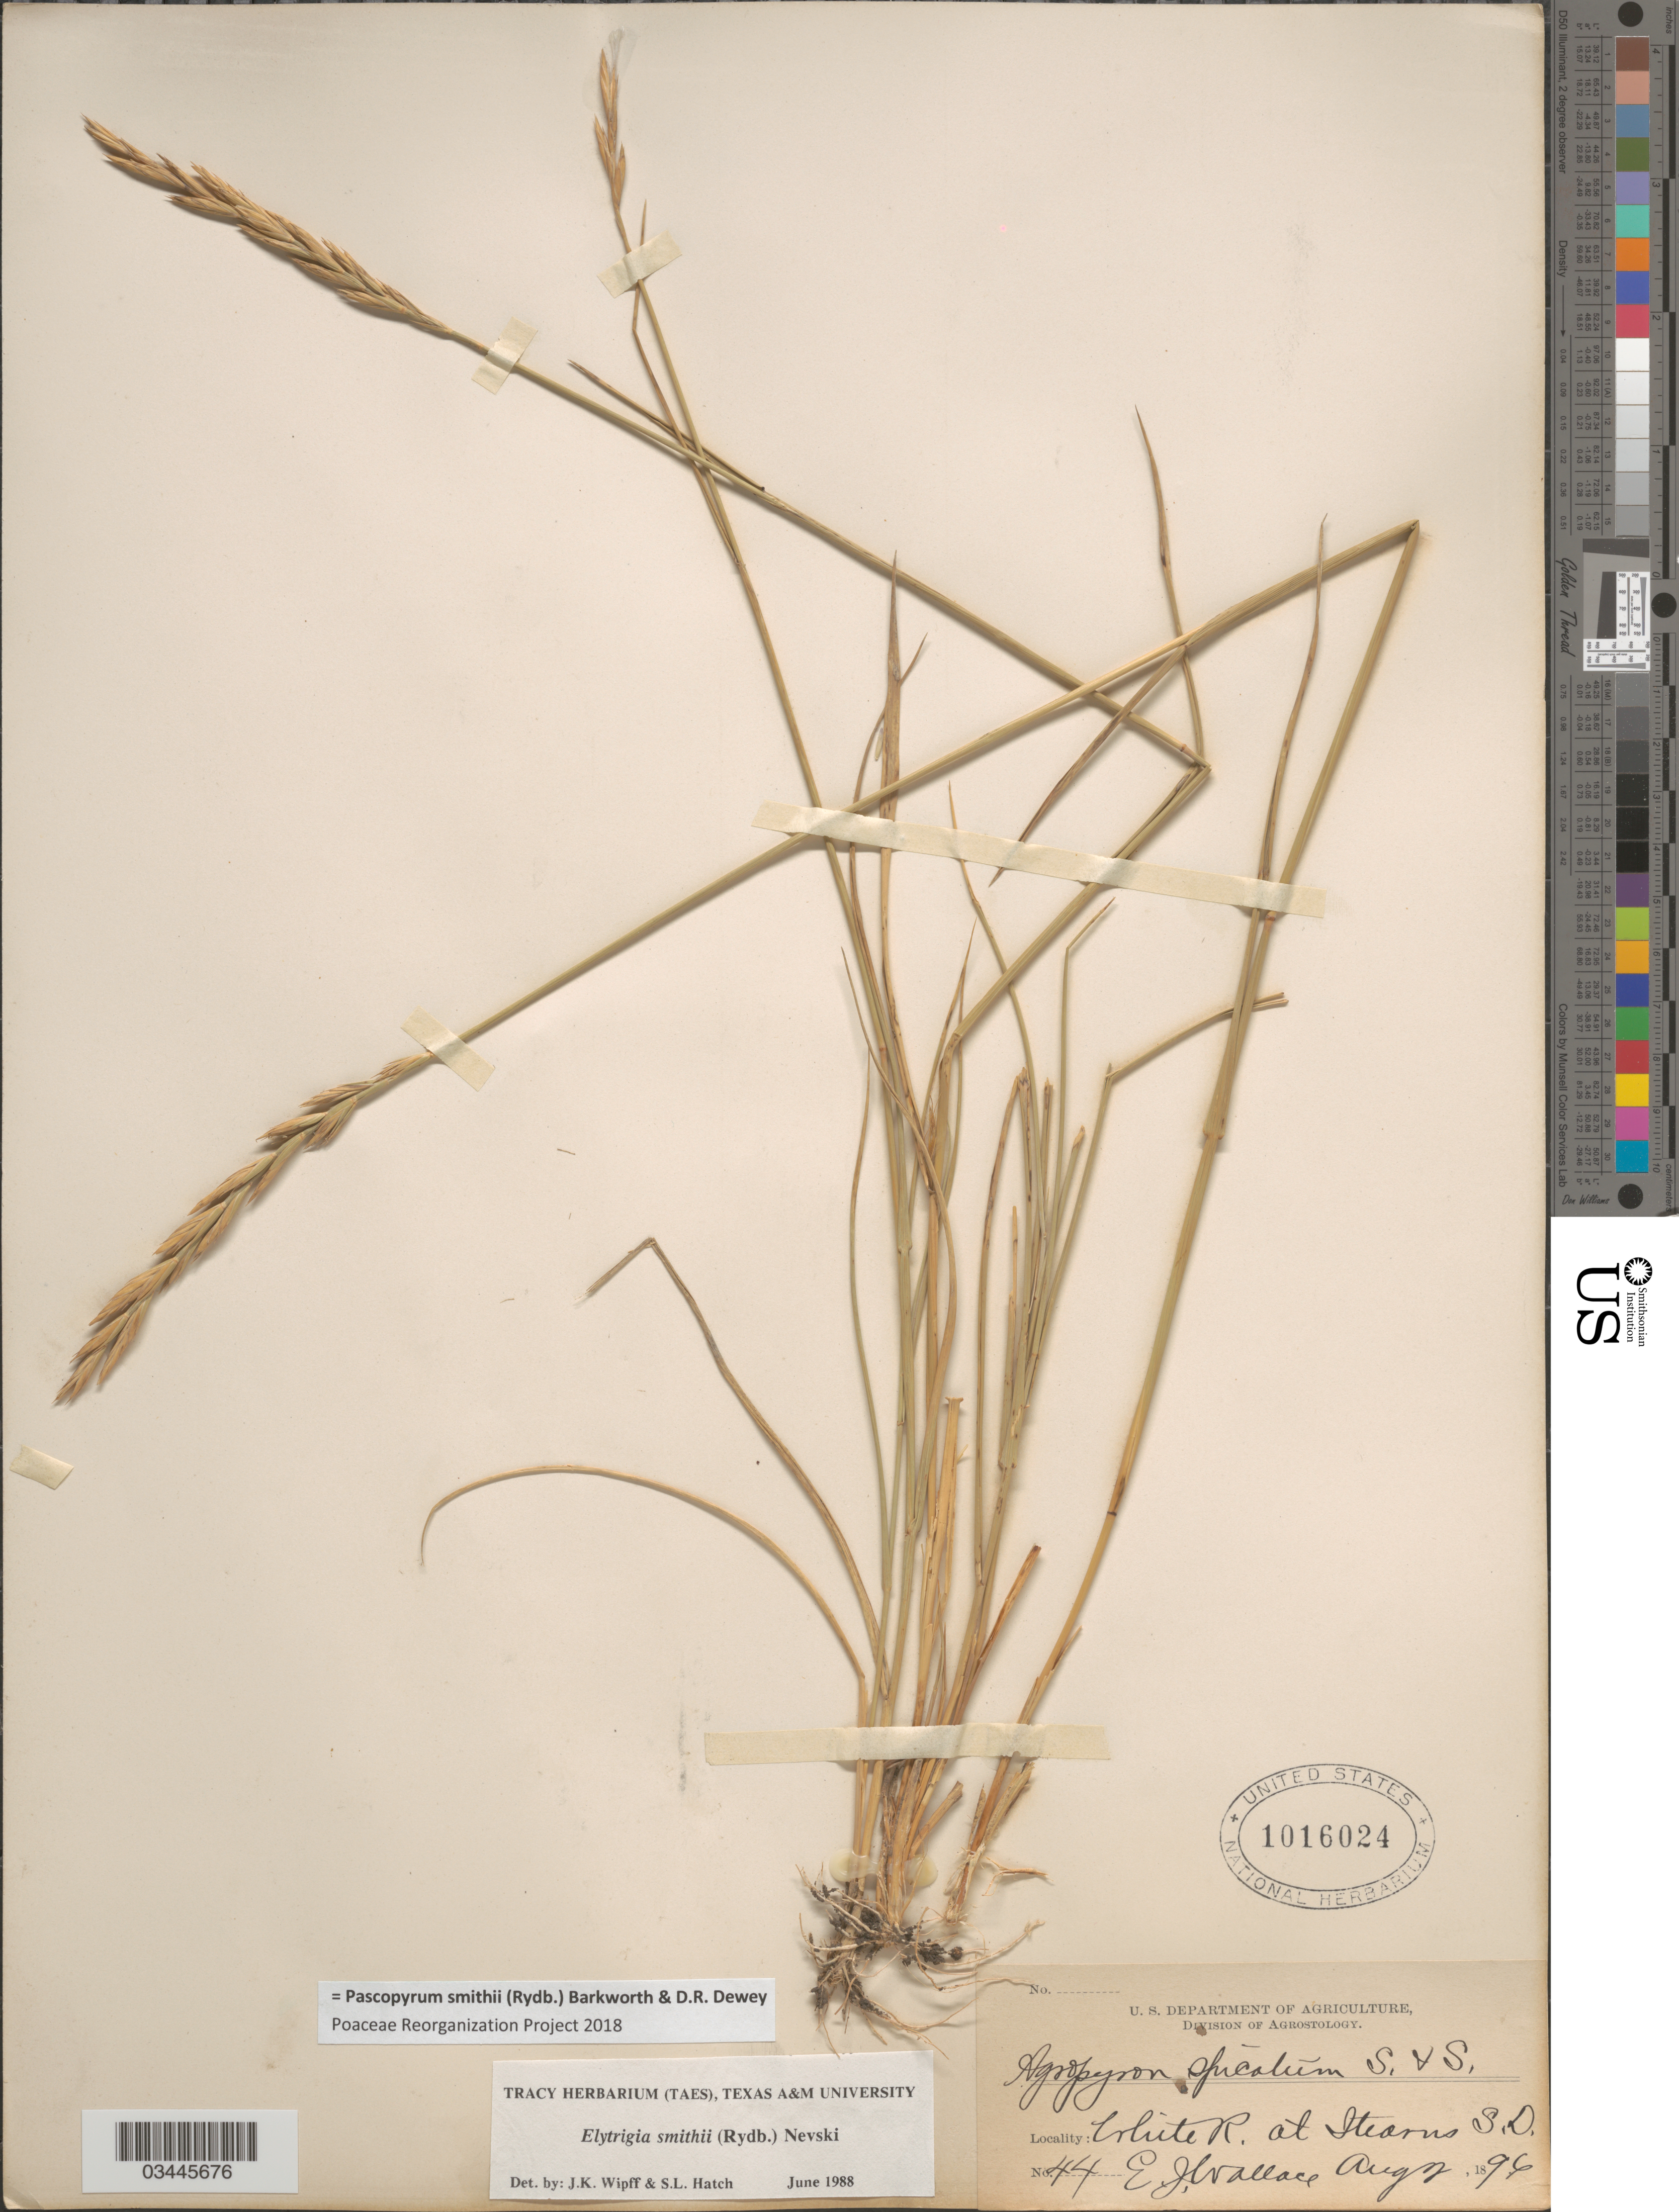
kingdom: Plantae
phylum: Tracheophyta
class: Liliopsida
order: Poales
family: Poaceae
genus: Pascopyrum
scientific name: Pascopyrum smithii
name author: (Rydb.) Barkworth & Dewey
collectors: E. J. Wallace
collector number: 44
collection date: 1896-08-02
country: United States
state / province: South Dakota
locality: White R. at Stearns.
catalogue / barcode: US 1016024